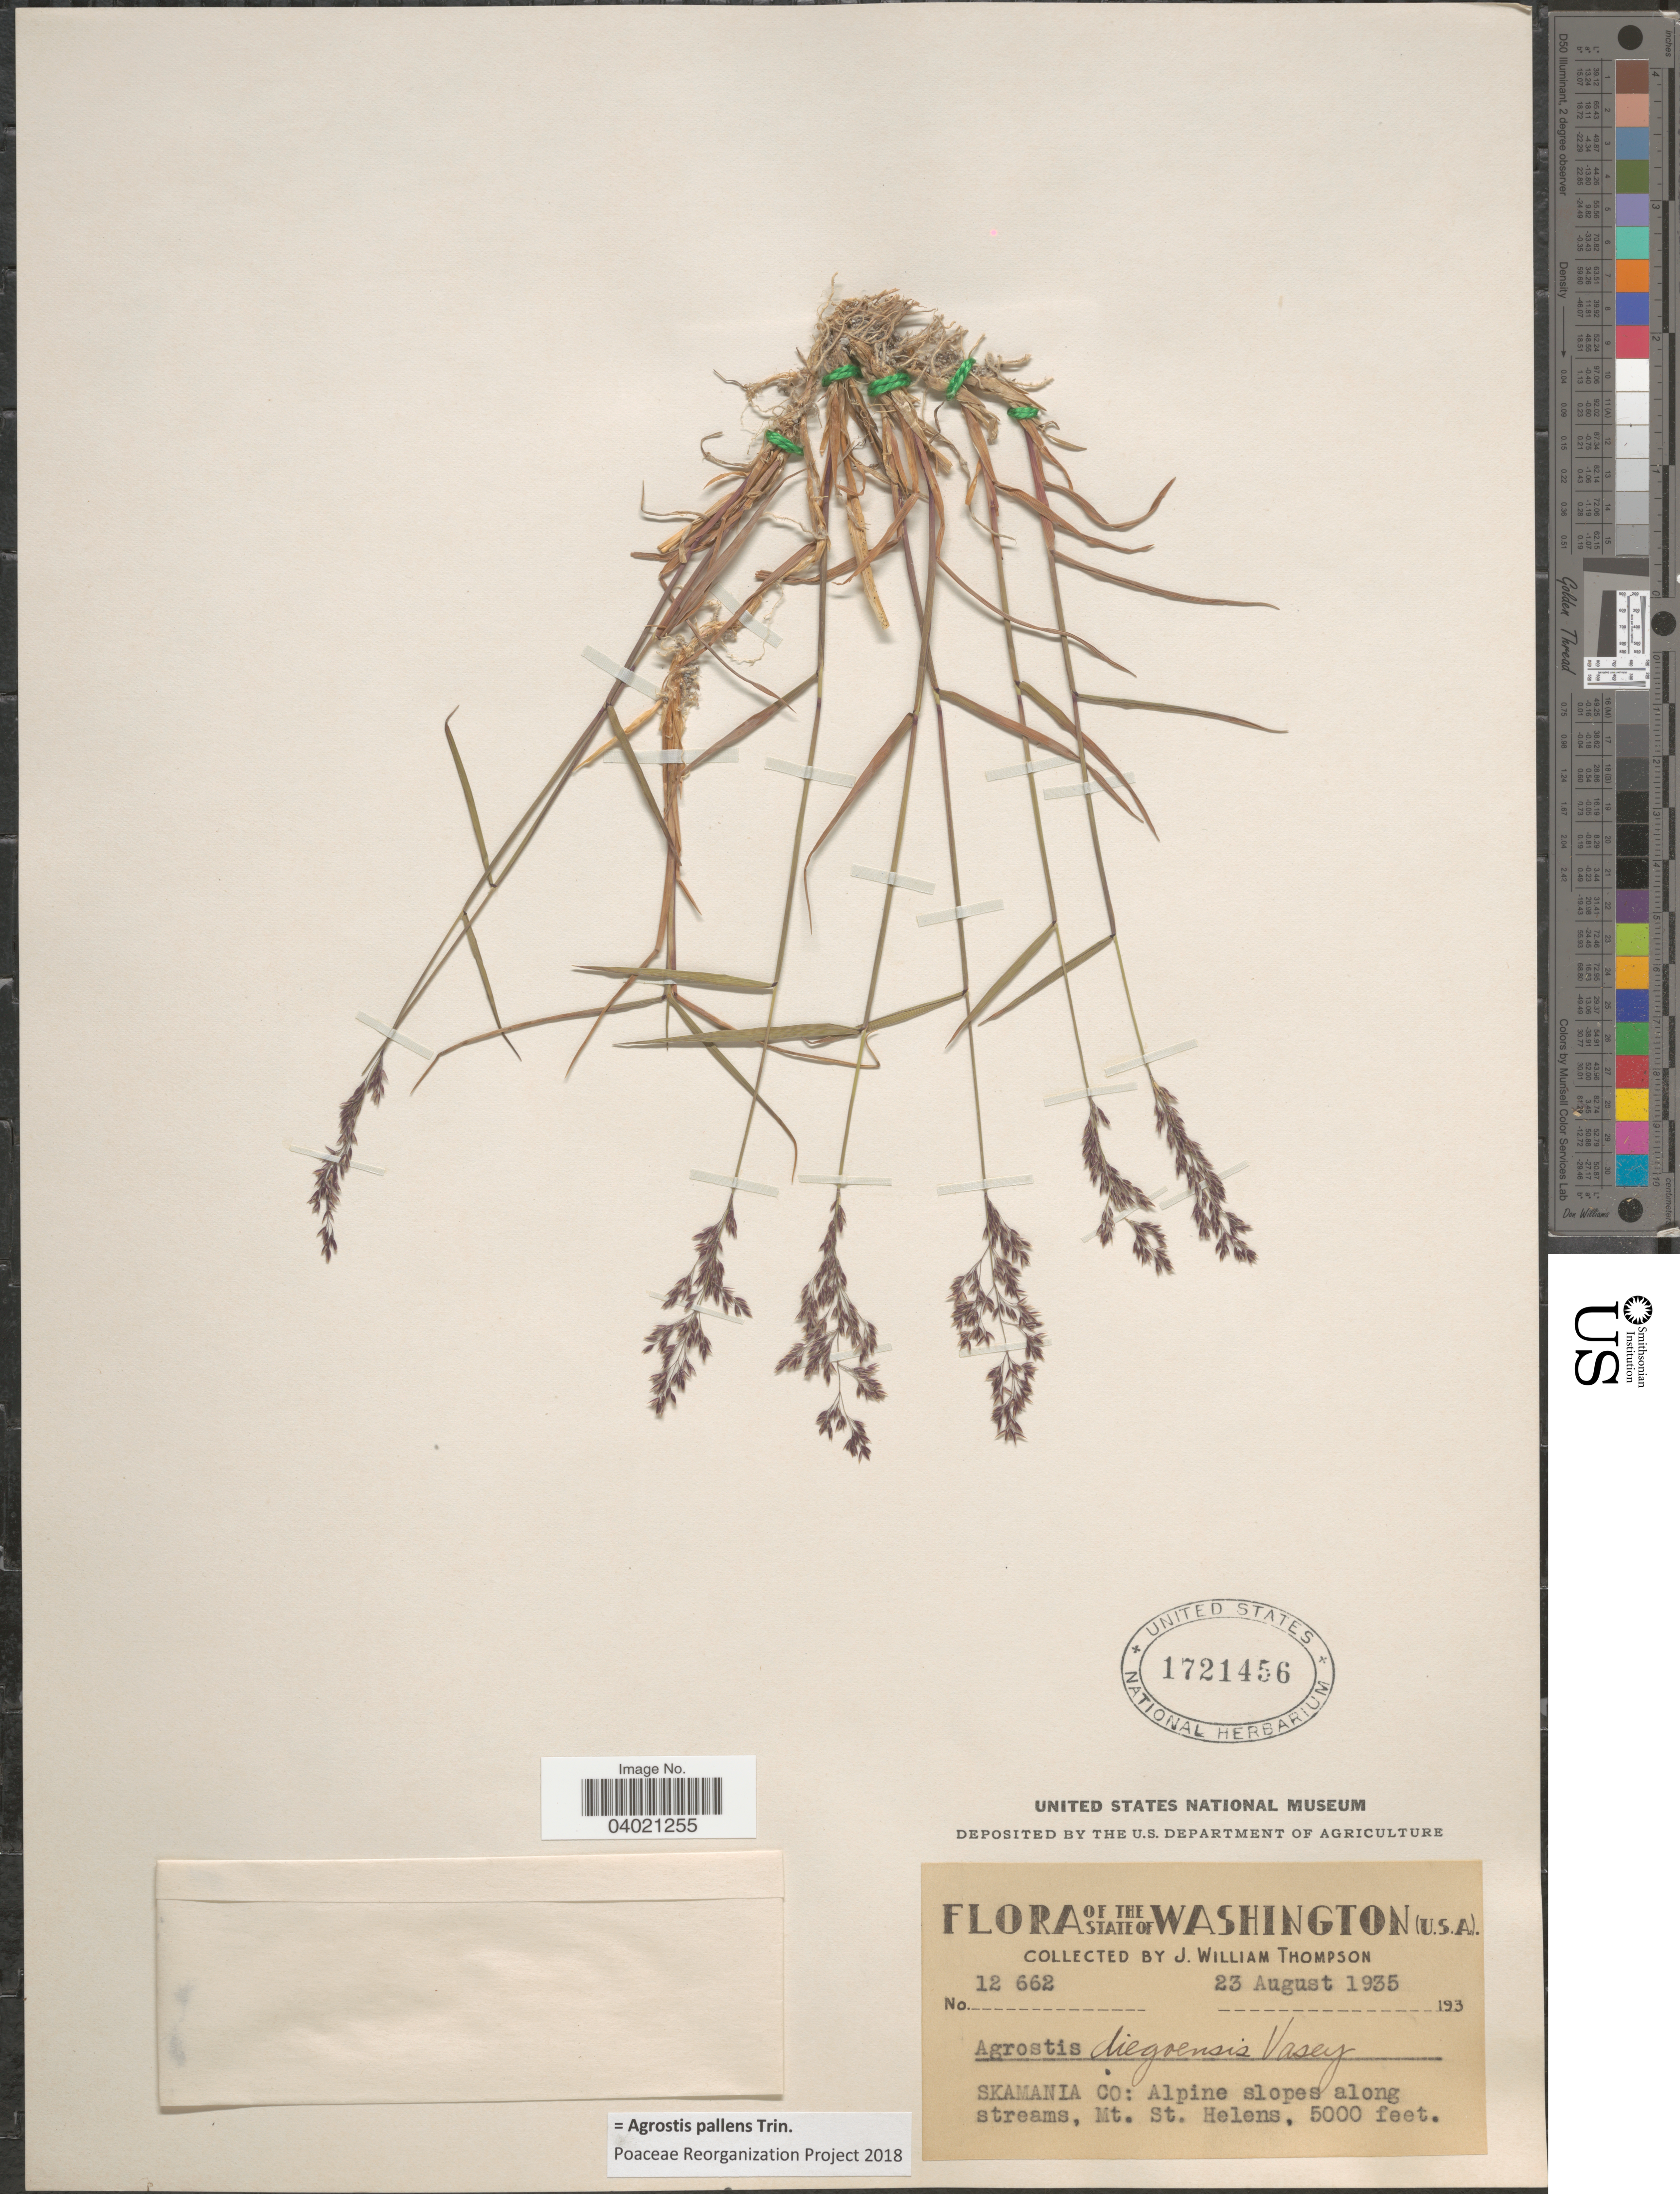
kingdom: Plantae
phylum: Tracheophyta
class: Liliopsida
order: Poales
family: Poaceae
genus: Agrostis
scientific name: Agrostis pallens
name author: Trin.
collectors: J. W. Thompson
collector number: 12662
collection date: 1935-08-23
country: United States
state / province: Washington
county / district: Skamania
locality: Skamania Co: Alpine slopes along streams, Mt. St. Helens.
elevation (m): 1524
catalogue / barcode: US 1721456